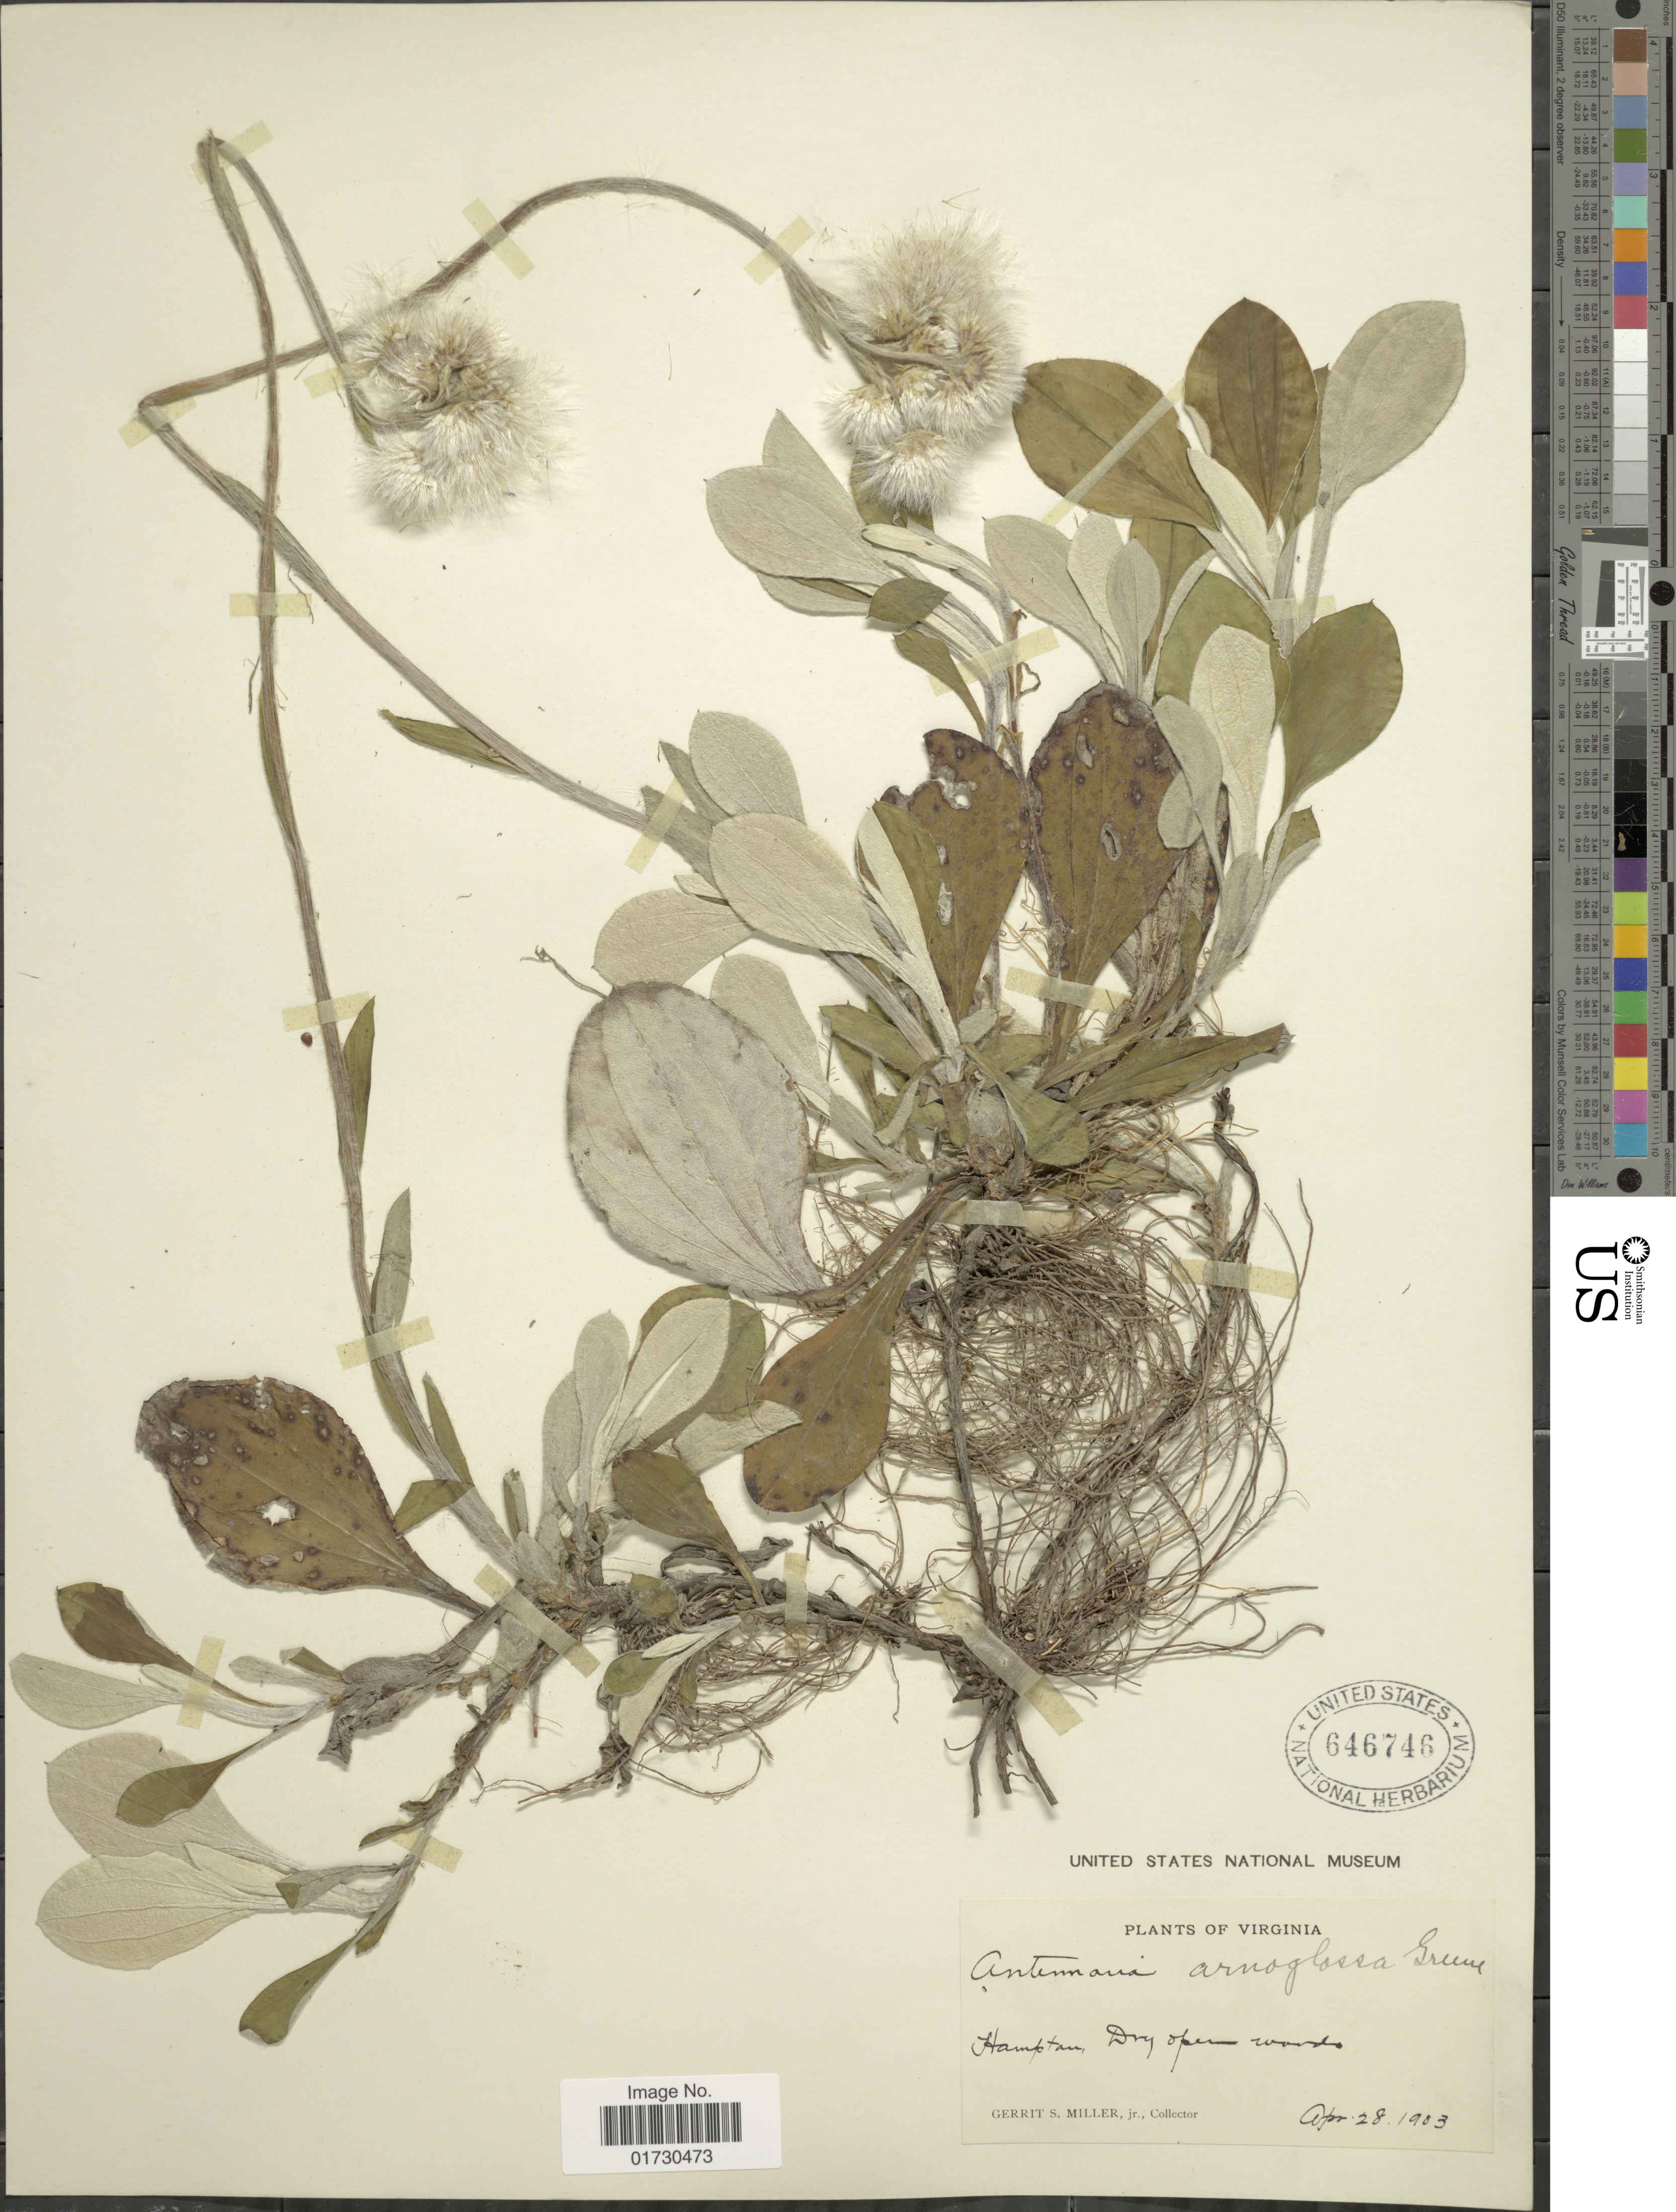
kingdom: Plantae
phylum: Tracheophyta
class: Magnoliopsida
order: Asterales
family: Asteraceae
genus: Antennaria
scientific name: Antennaria arnoglossa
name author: Greene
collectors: G. S. Miller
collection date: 1903-04-28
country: United States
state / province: Virginia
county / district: City of Hampton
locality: Hampton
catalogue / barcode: US 646746